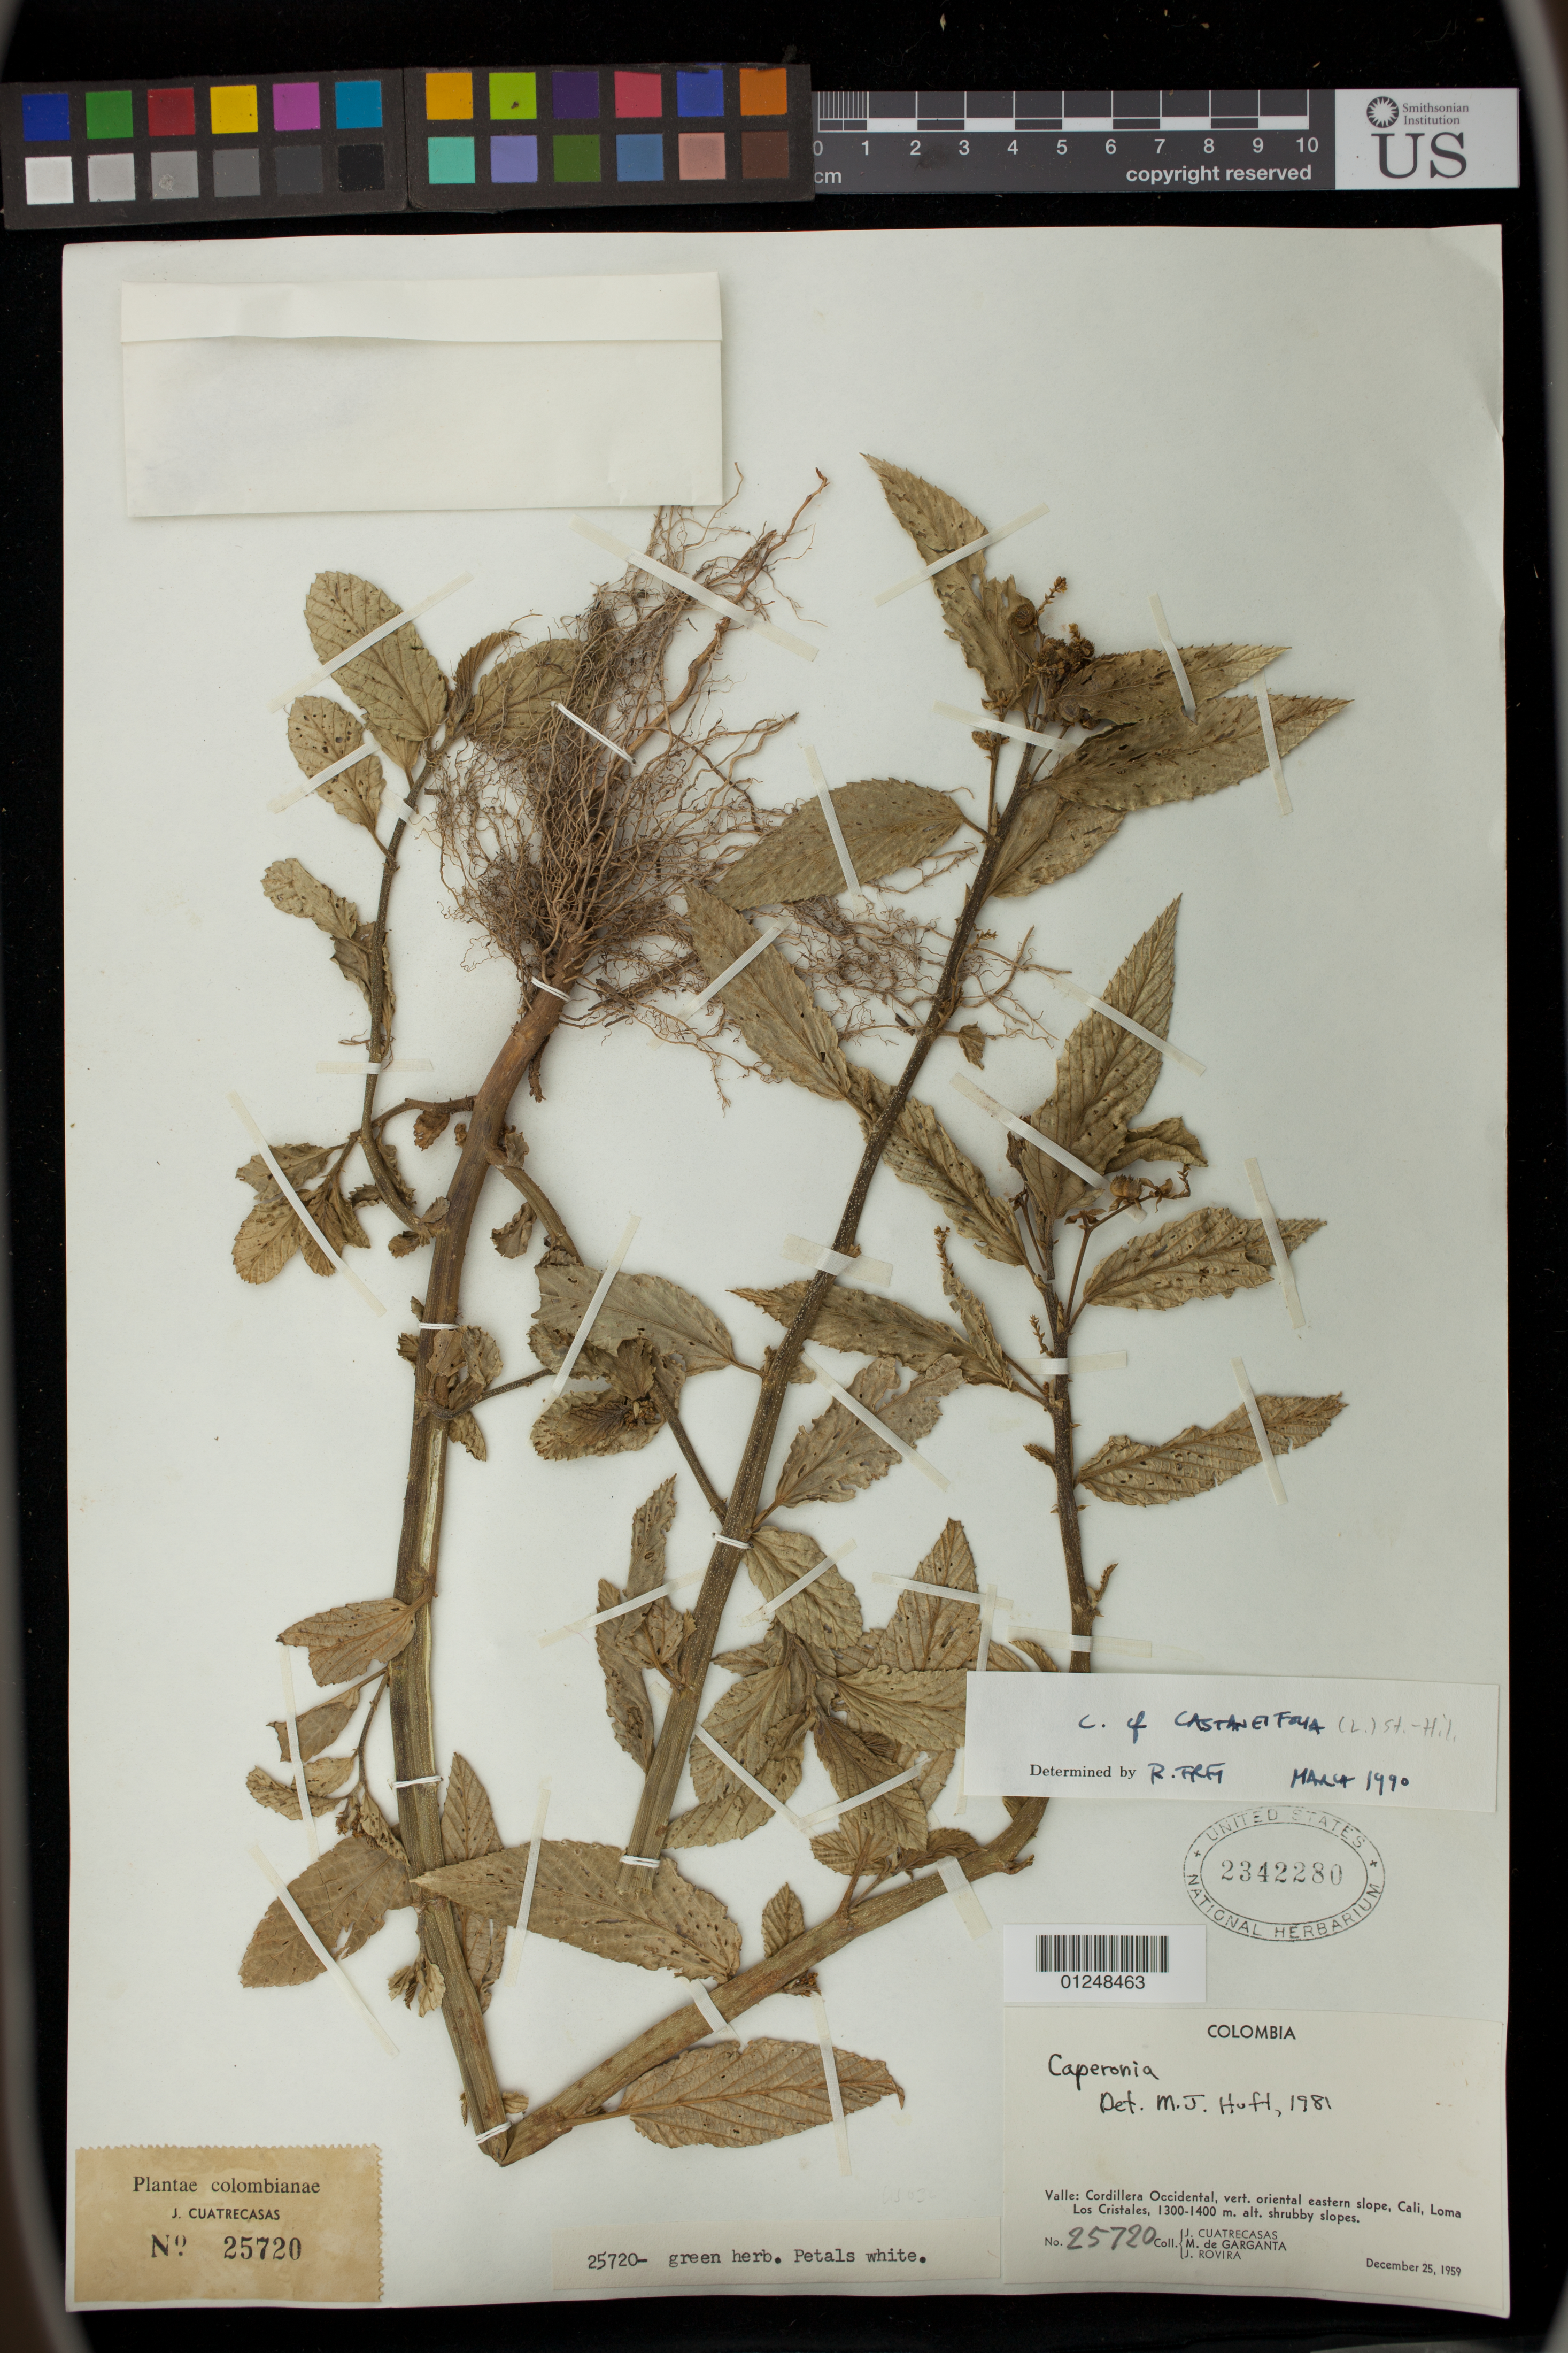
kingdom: Plantae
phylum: Tracheophyta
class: Magnoliopsida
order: Malpighiales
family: Euphorbiaceae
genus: Caperonia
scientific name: Caperonia castaneifolia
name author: (L.) A. St.-Hil.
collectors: J. Cuatrecasas, M. Garganta & J. Rovira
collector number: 25720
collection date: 1959-12-25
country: Colombia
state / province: Valle del Cauca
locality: Occidental, vert. oriental eastern slope, Cali, Loma Los Cristales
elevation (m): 1300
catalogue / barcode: US 2342280